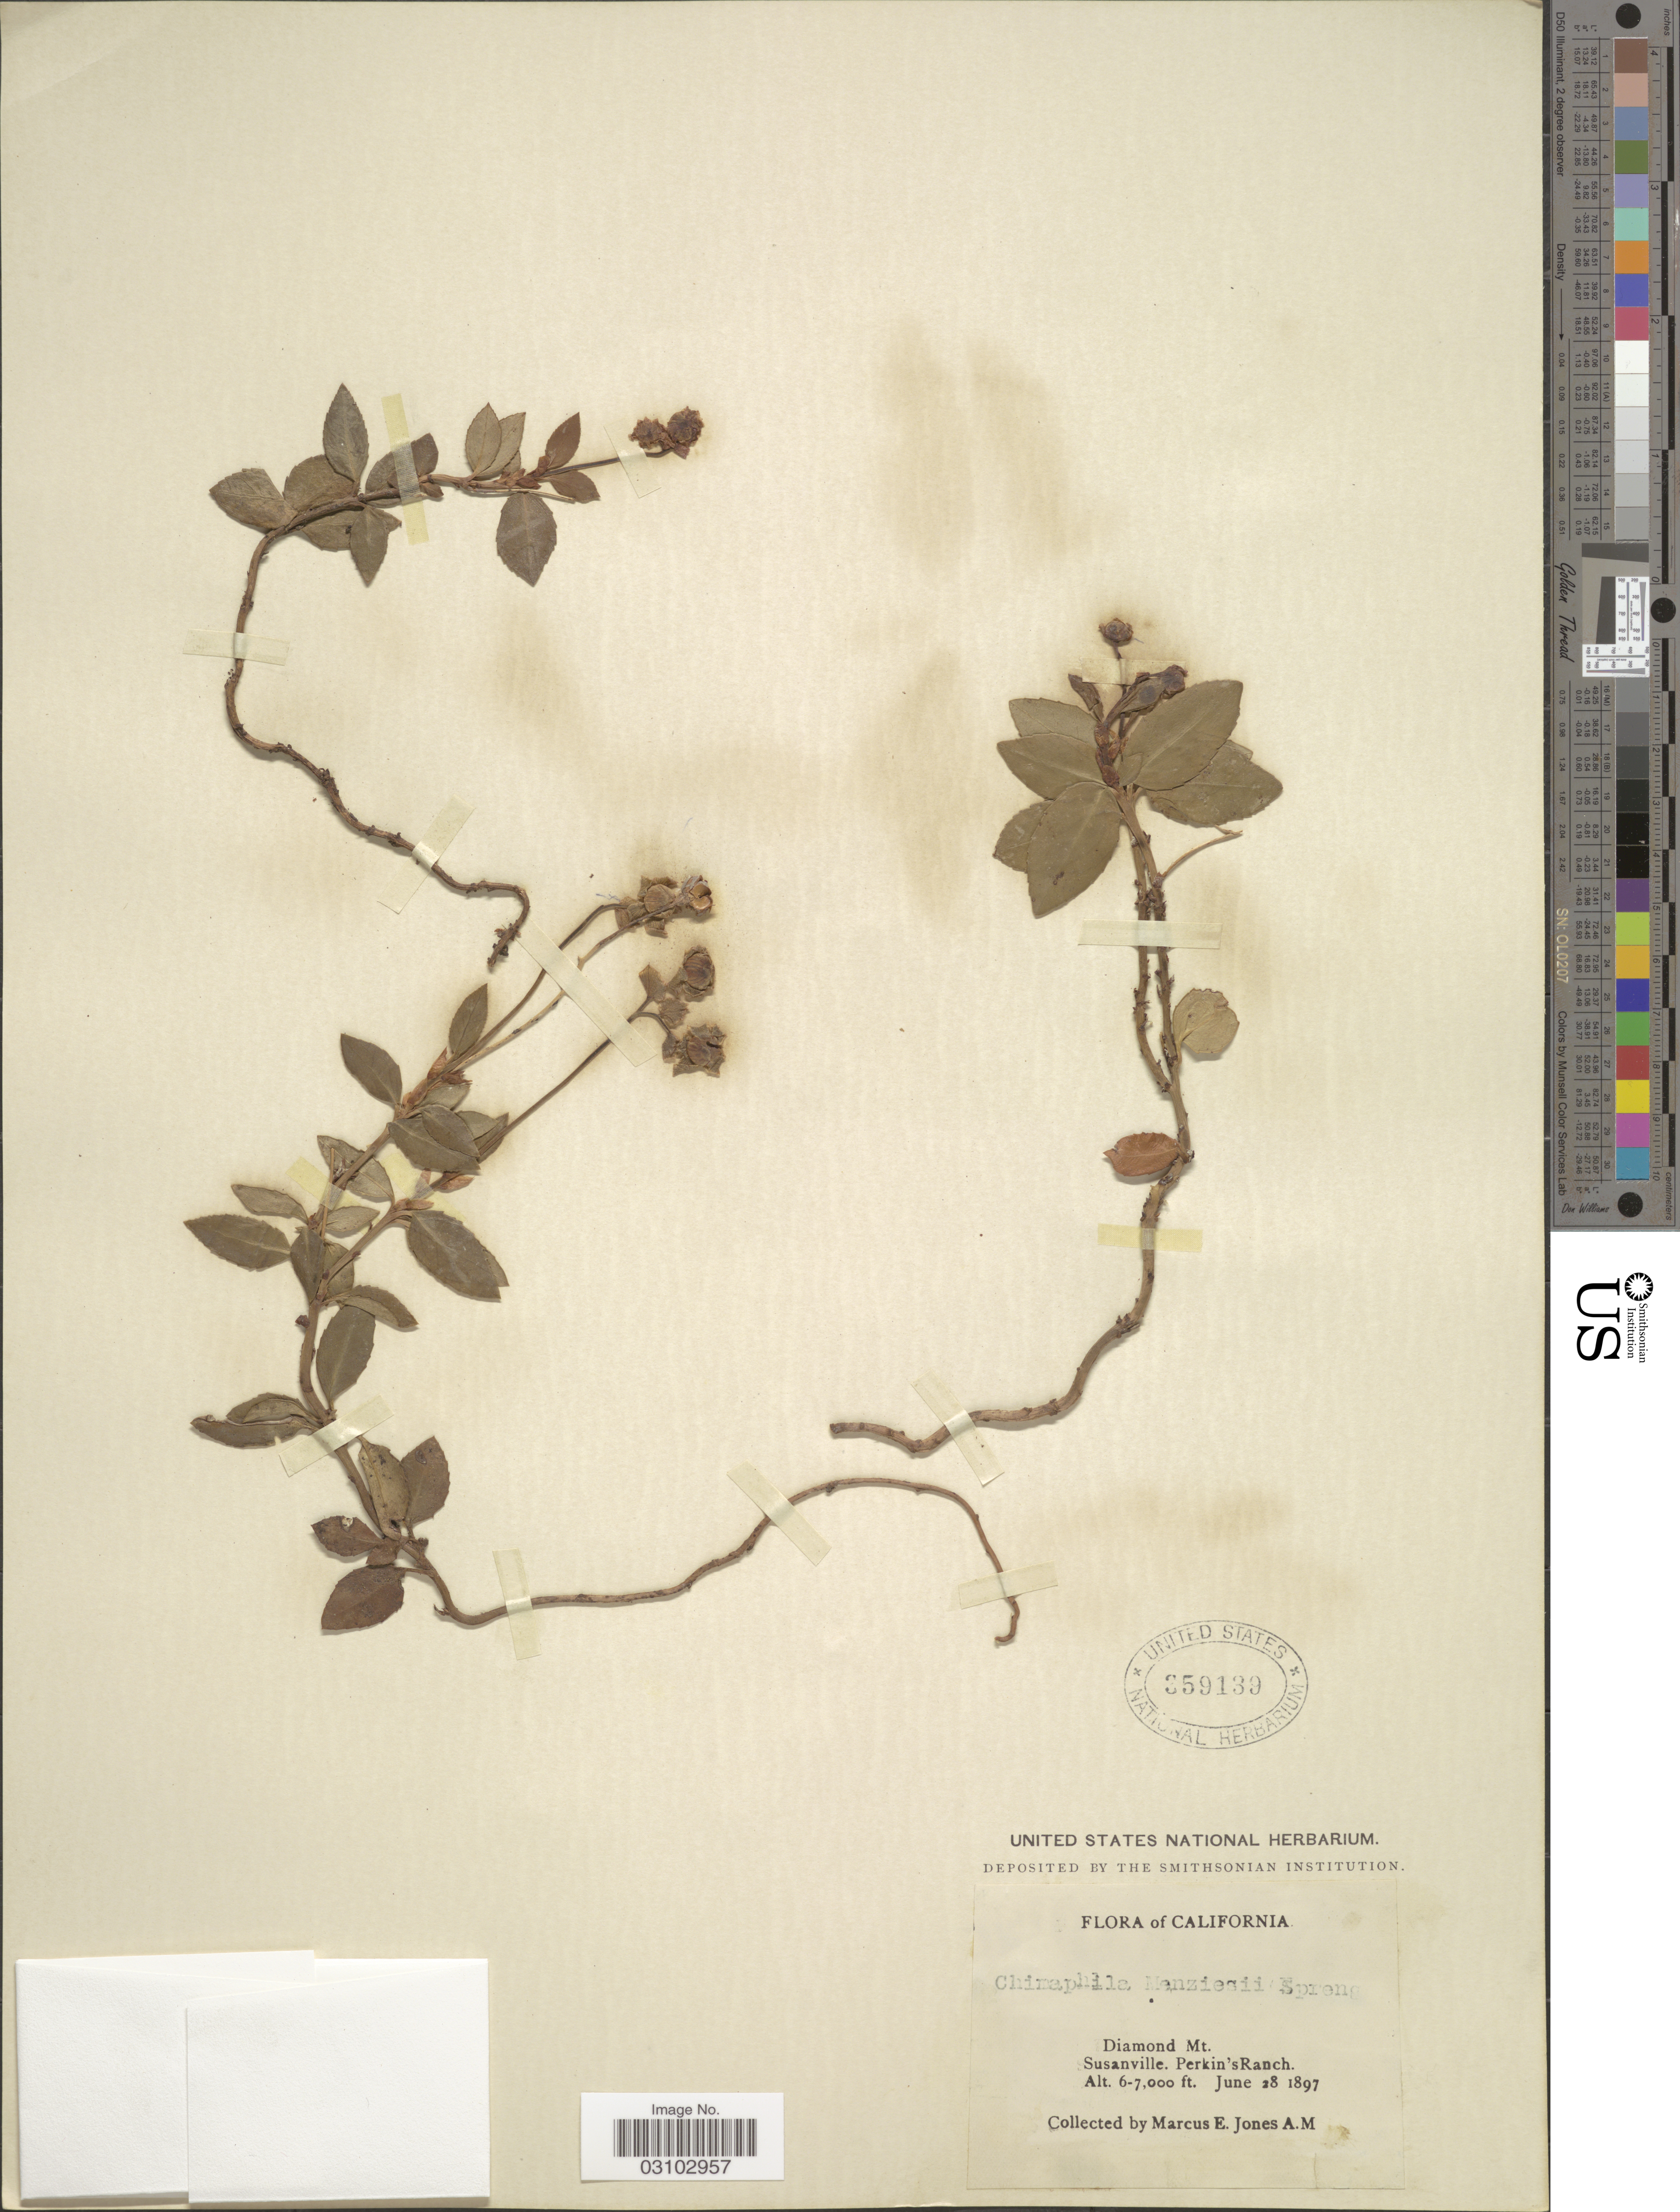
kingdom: Plantae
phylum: Tracheophyta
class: Magnoliopsida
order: Ericales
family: Ericaceae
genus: Chimaphila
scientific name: Chimaphila menziesii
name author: (R. Br. ex G. Don) Spreng.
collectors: M. E. Jones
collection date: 1897-06-28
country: United States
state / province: California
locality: Diamond Mt. Susanville. Perkin's Ranch.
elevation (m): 1829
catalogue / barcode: US 359139